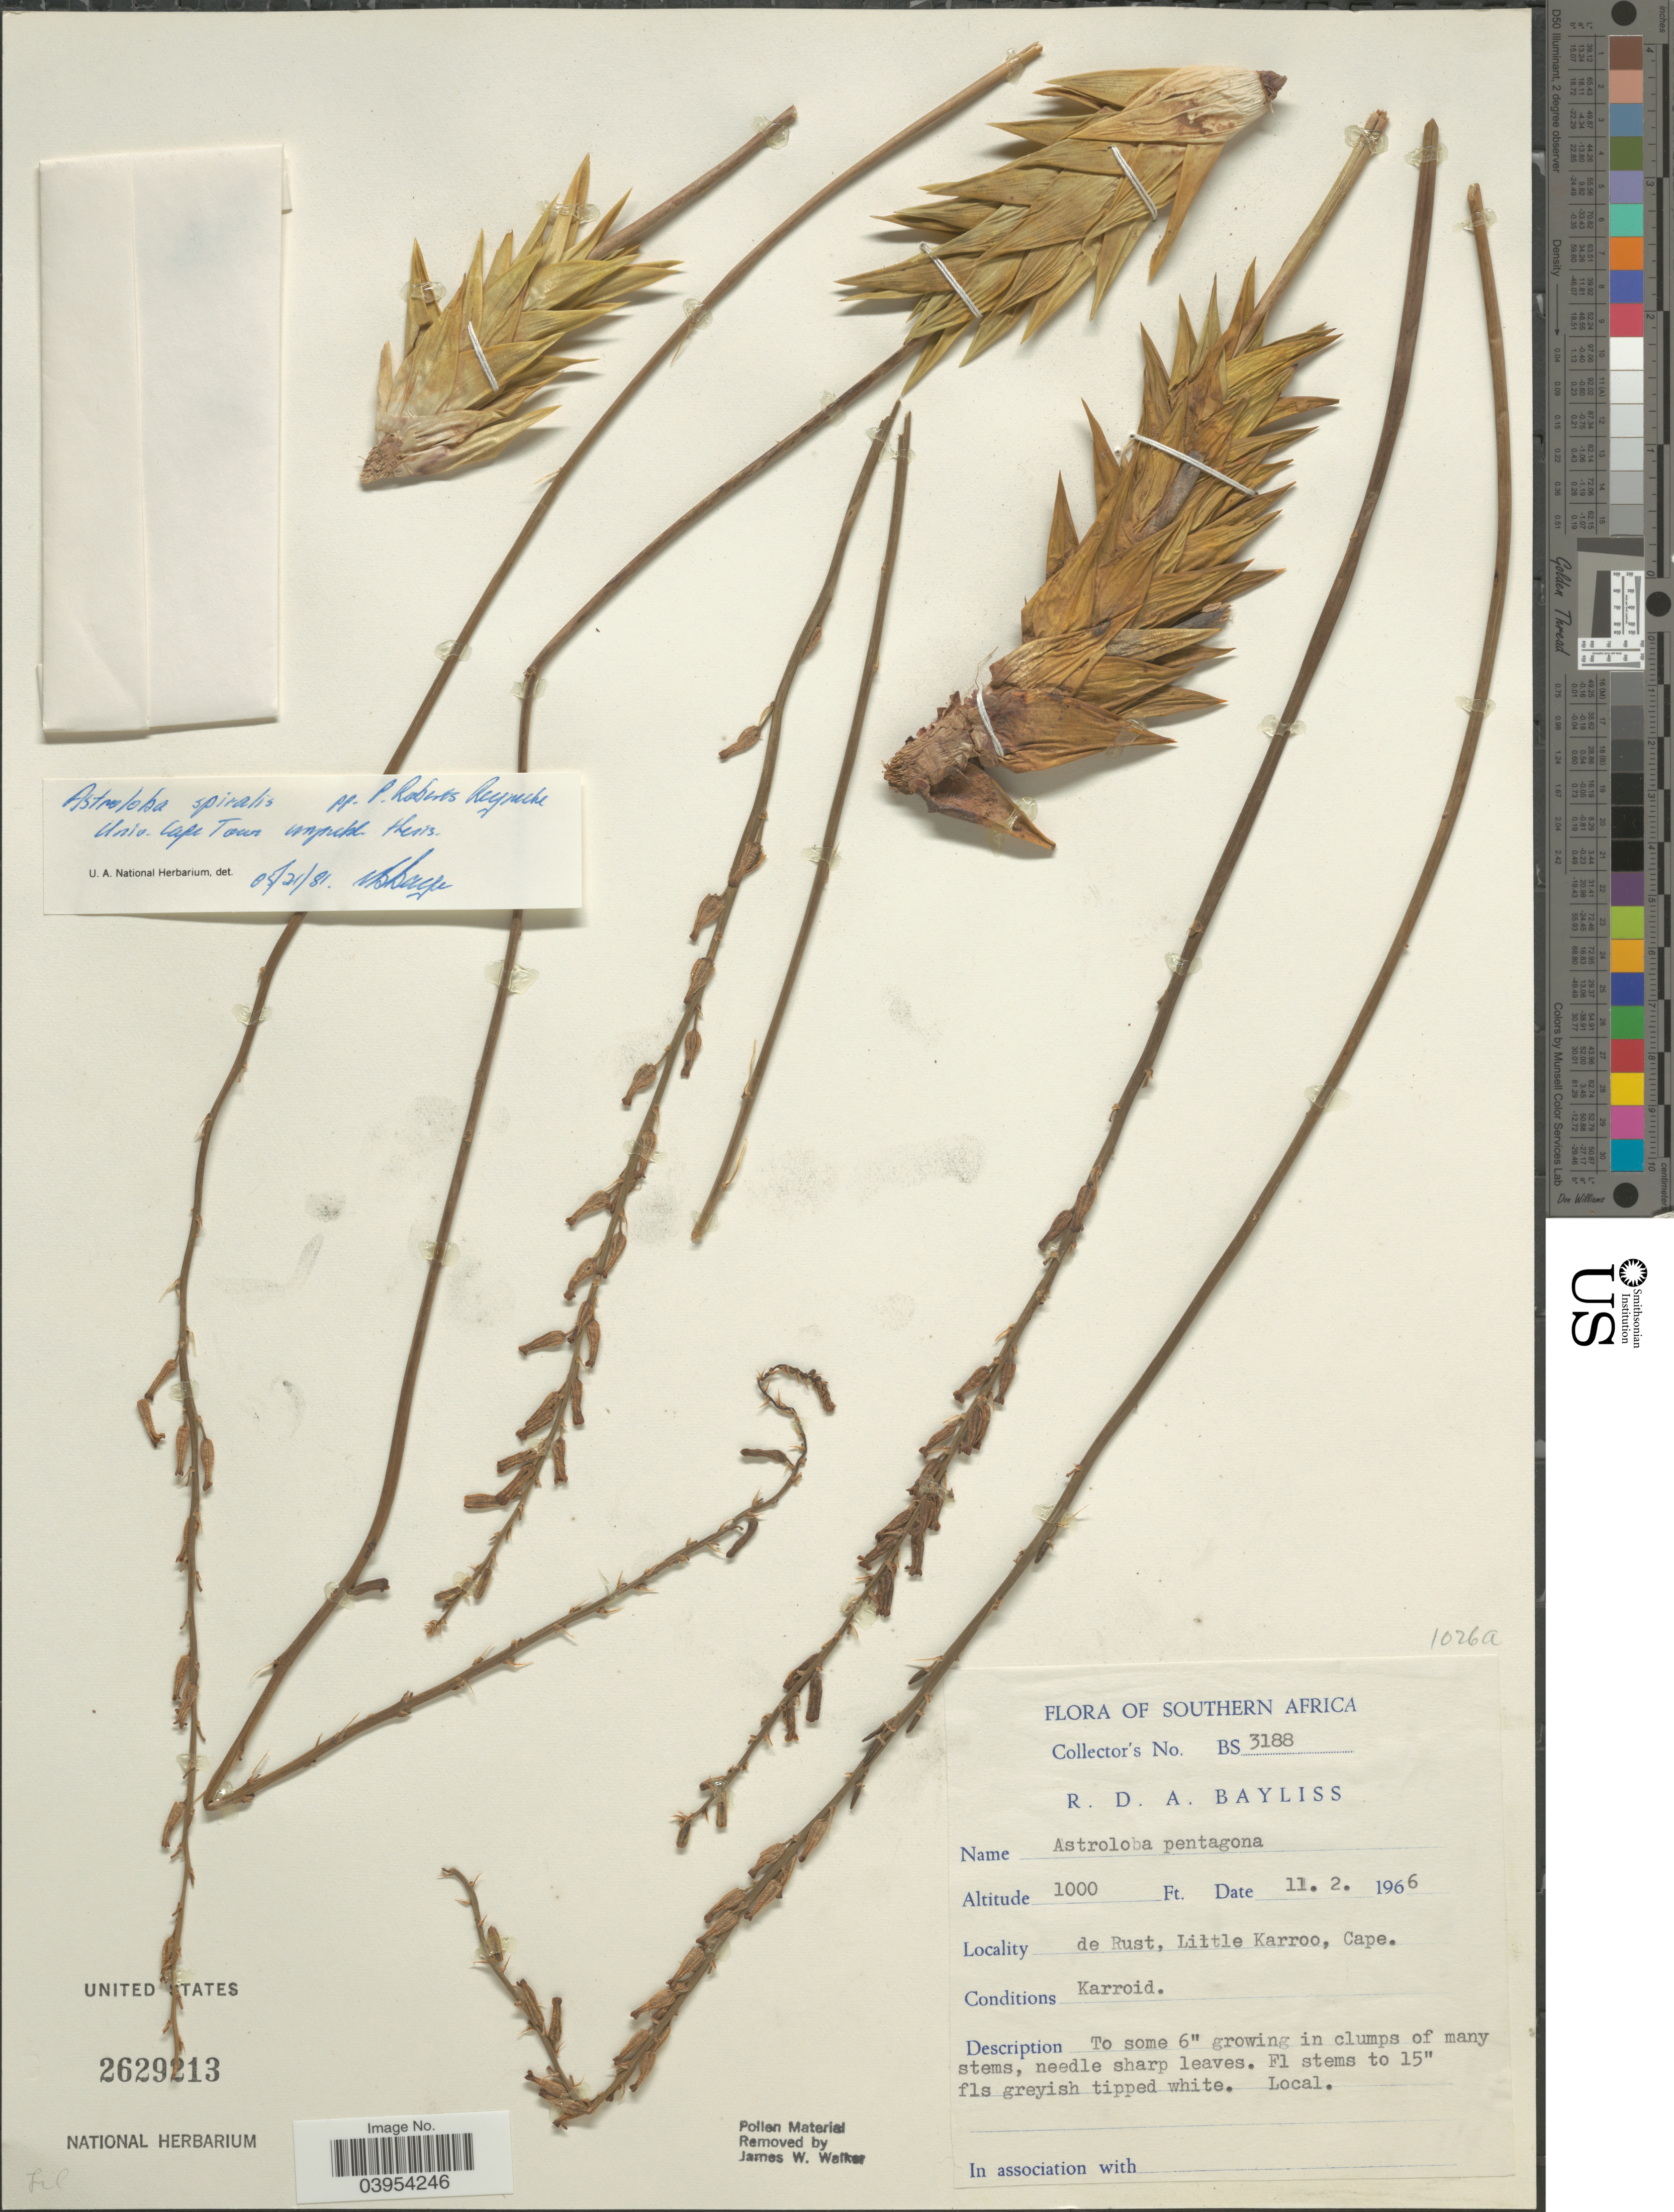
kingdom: Plantae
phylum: Tracheophyta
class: Liliopsida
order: Asparagales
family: Asphodelaceae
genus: Astroloba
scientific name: Astroloba spiralis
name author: (L.) Uitewaal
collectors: R. Bayliss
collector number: BS3188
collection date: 1966-02-11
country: South Africa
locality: Southern Africa. De Rust, Little Karoo, Cape.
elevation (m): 305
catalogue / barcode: US 2629213